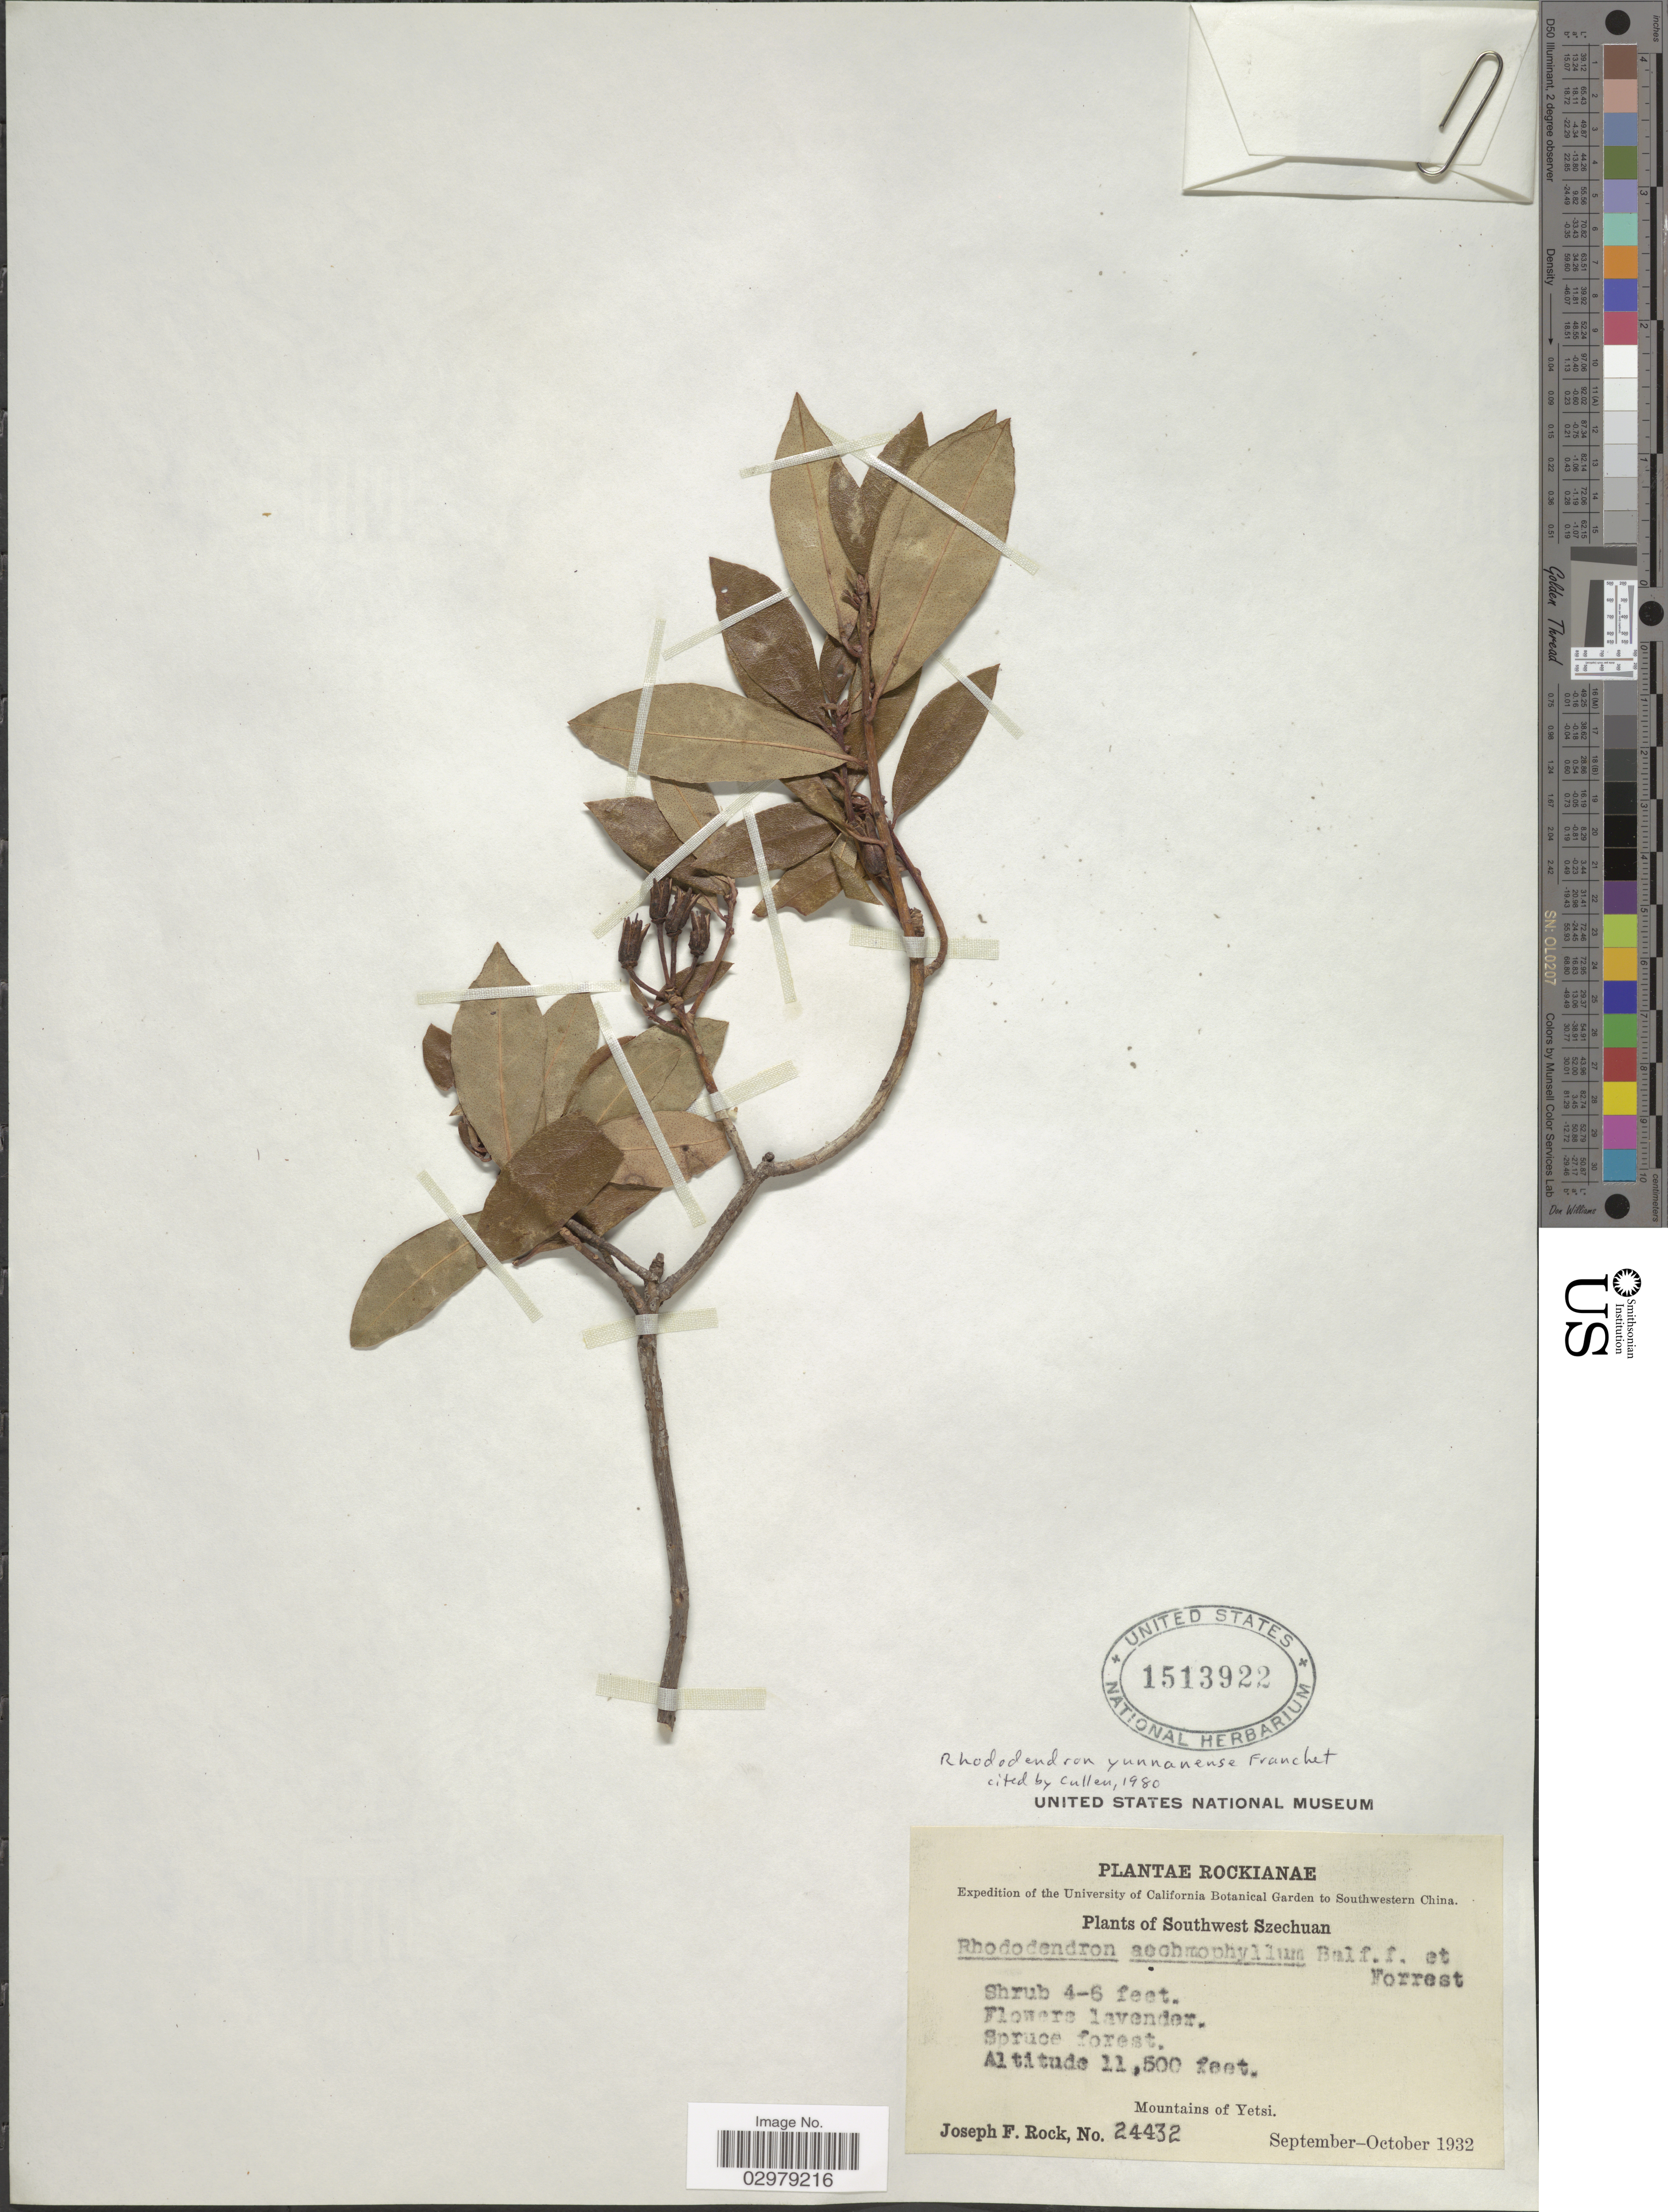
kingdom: Plantae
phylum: Tracheophyta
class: Magnoliopsida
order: Ericales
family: Ericaceae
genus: Rhododendron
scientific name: Rhododendron yunnanense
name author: Franch.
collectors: J. F. Rock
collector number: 24432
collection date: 1932-09/1932-10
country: China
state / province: Sichuan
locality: Southwestern China. Southwest Szechuan. Spruce forest. Mountains of Yetsi.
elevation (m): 3505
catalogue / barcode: US 1513922